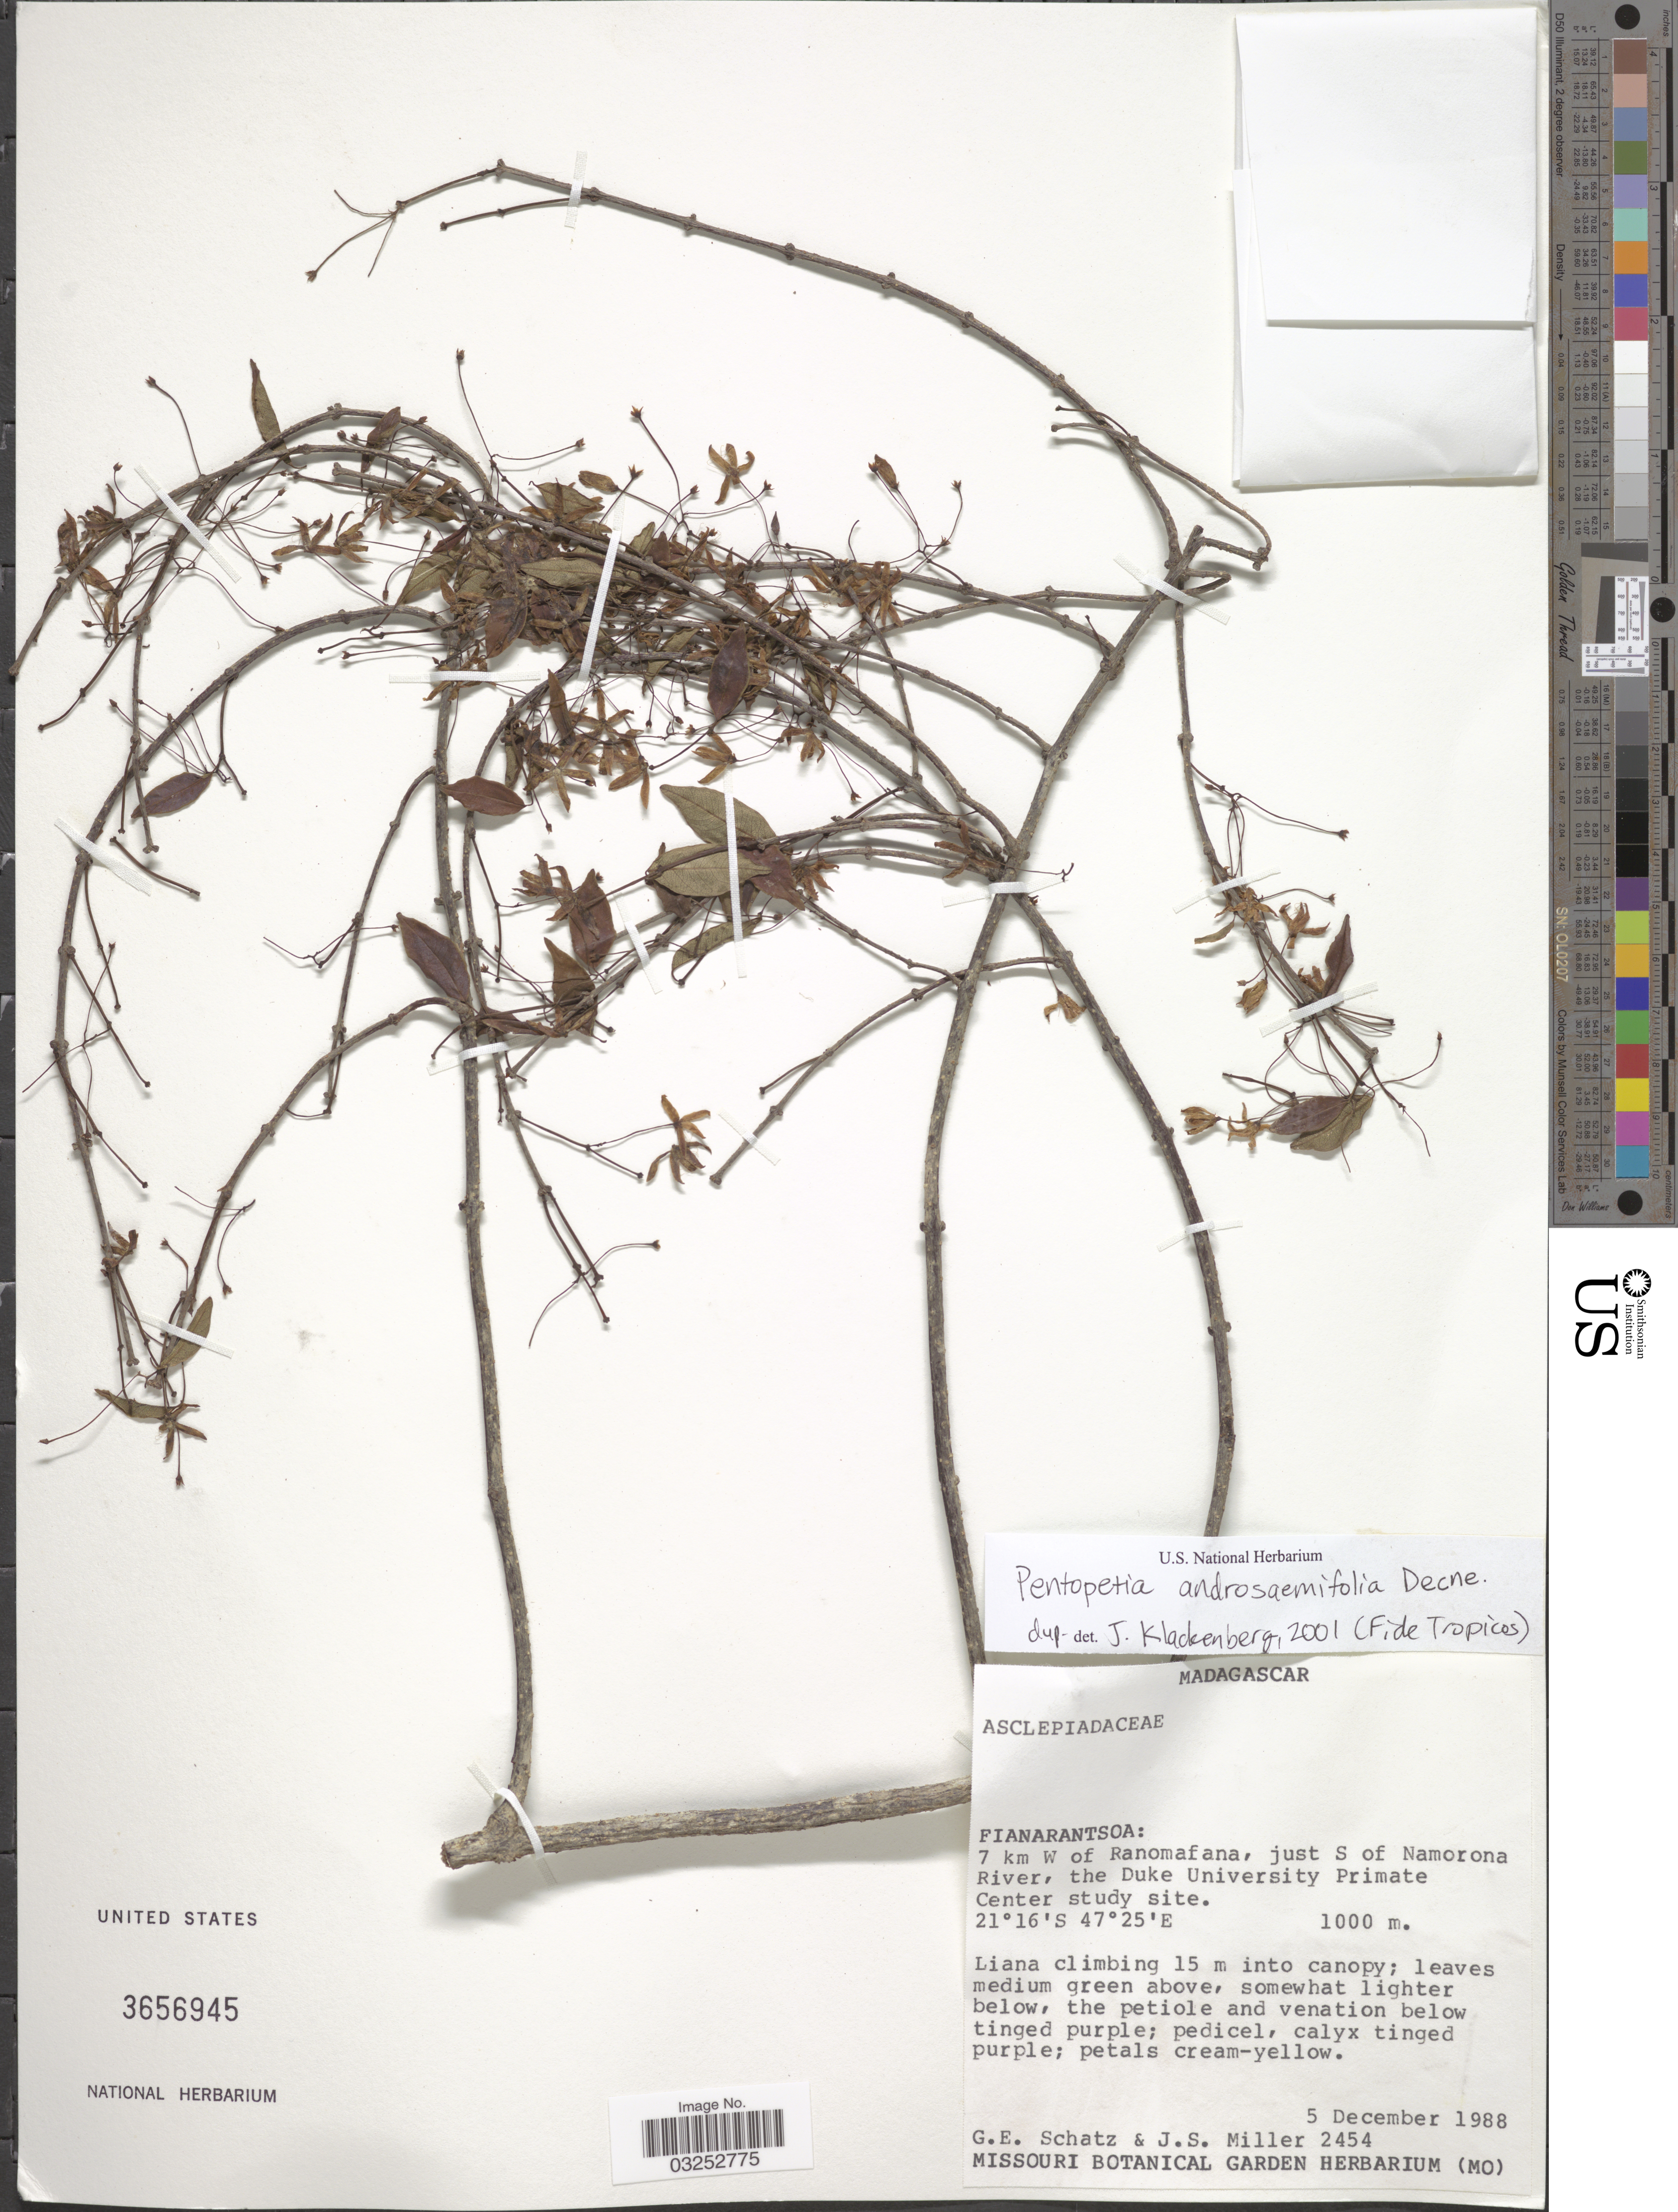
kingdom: Plantae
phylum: Tracheophyta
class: Magnoliopsida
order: Gentianales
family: Apocynaceae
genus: Pentopetia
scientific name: Pentopetia androsaemifolia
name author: Decne.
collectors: G. Schatz & J. S. Miller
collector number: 2454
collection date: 1988-12-05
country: Madagascar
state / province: Vatovavy Fitovinany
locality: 7 km W of Ranomafana, just S of Namorona River, the Duke University Primate Center study site.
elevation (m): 1000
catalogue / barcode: US 3656945